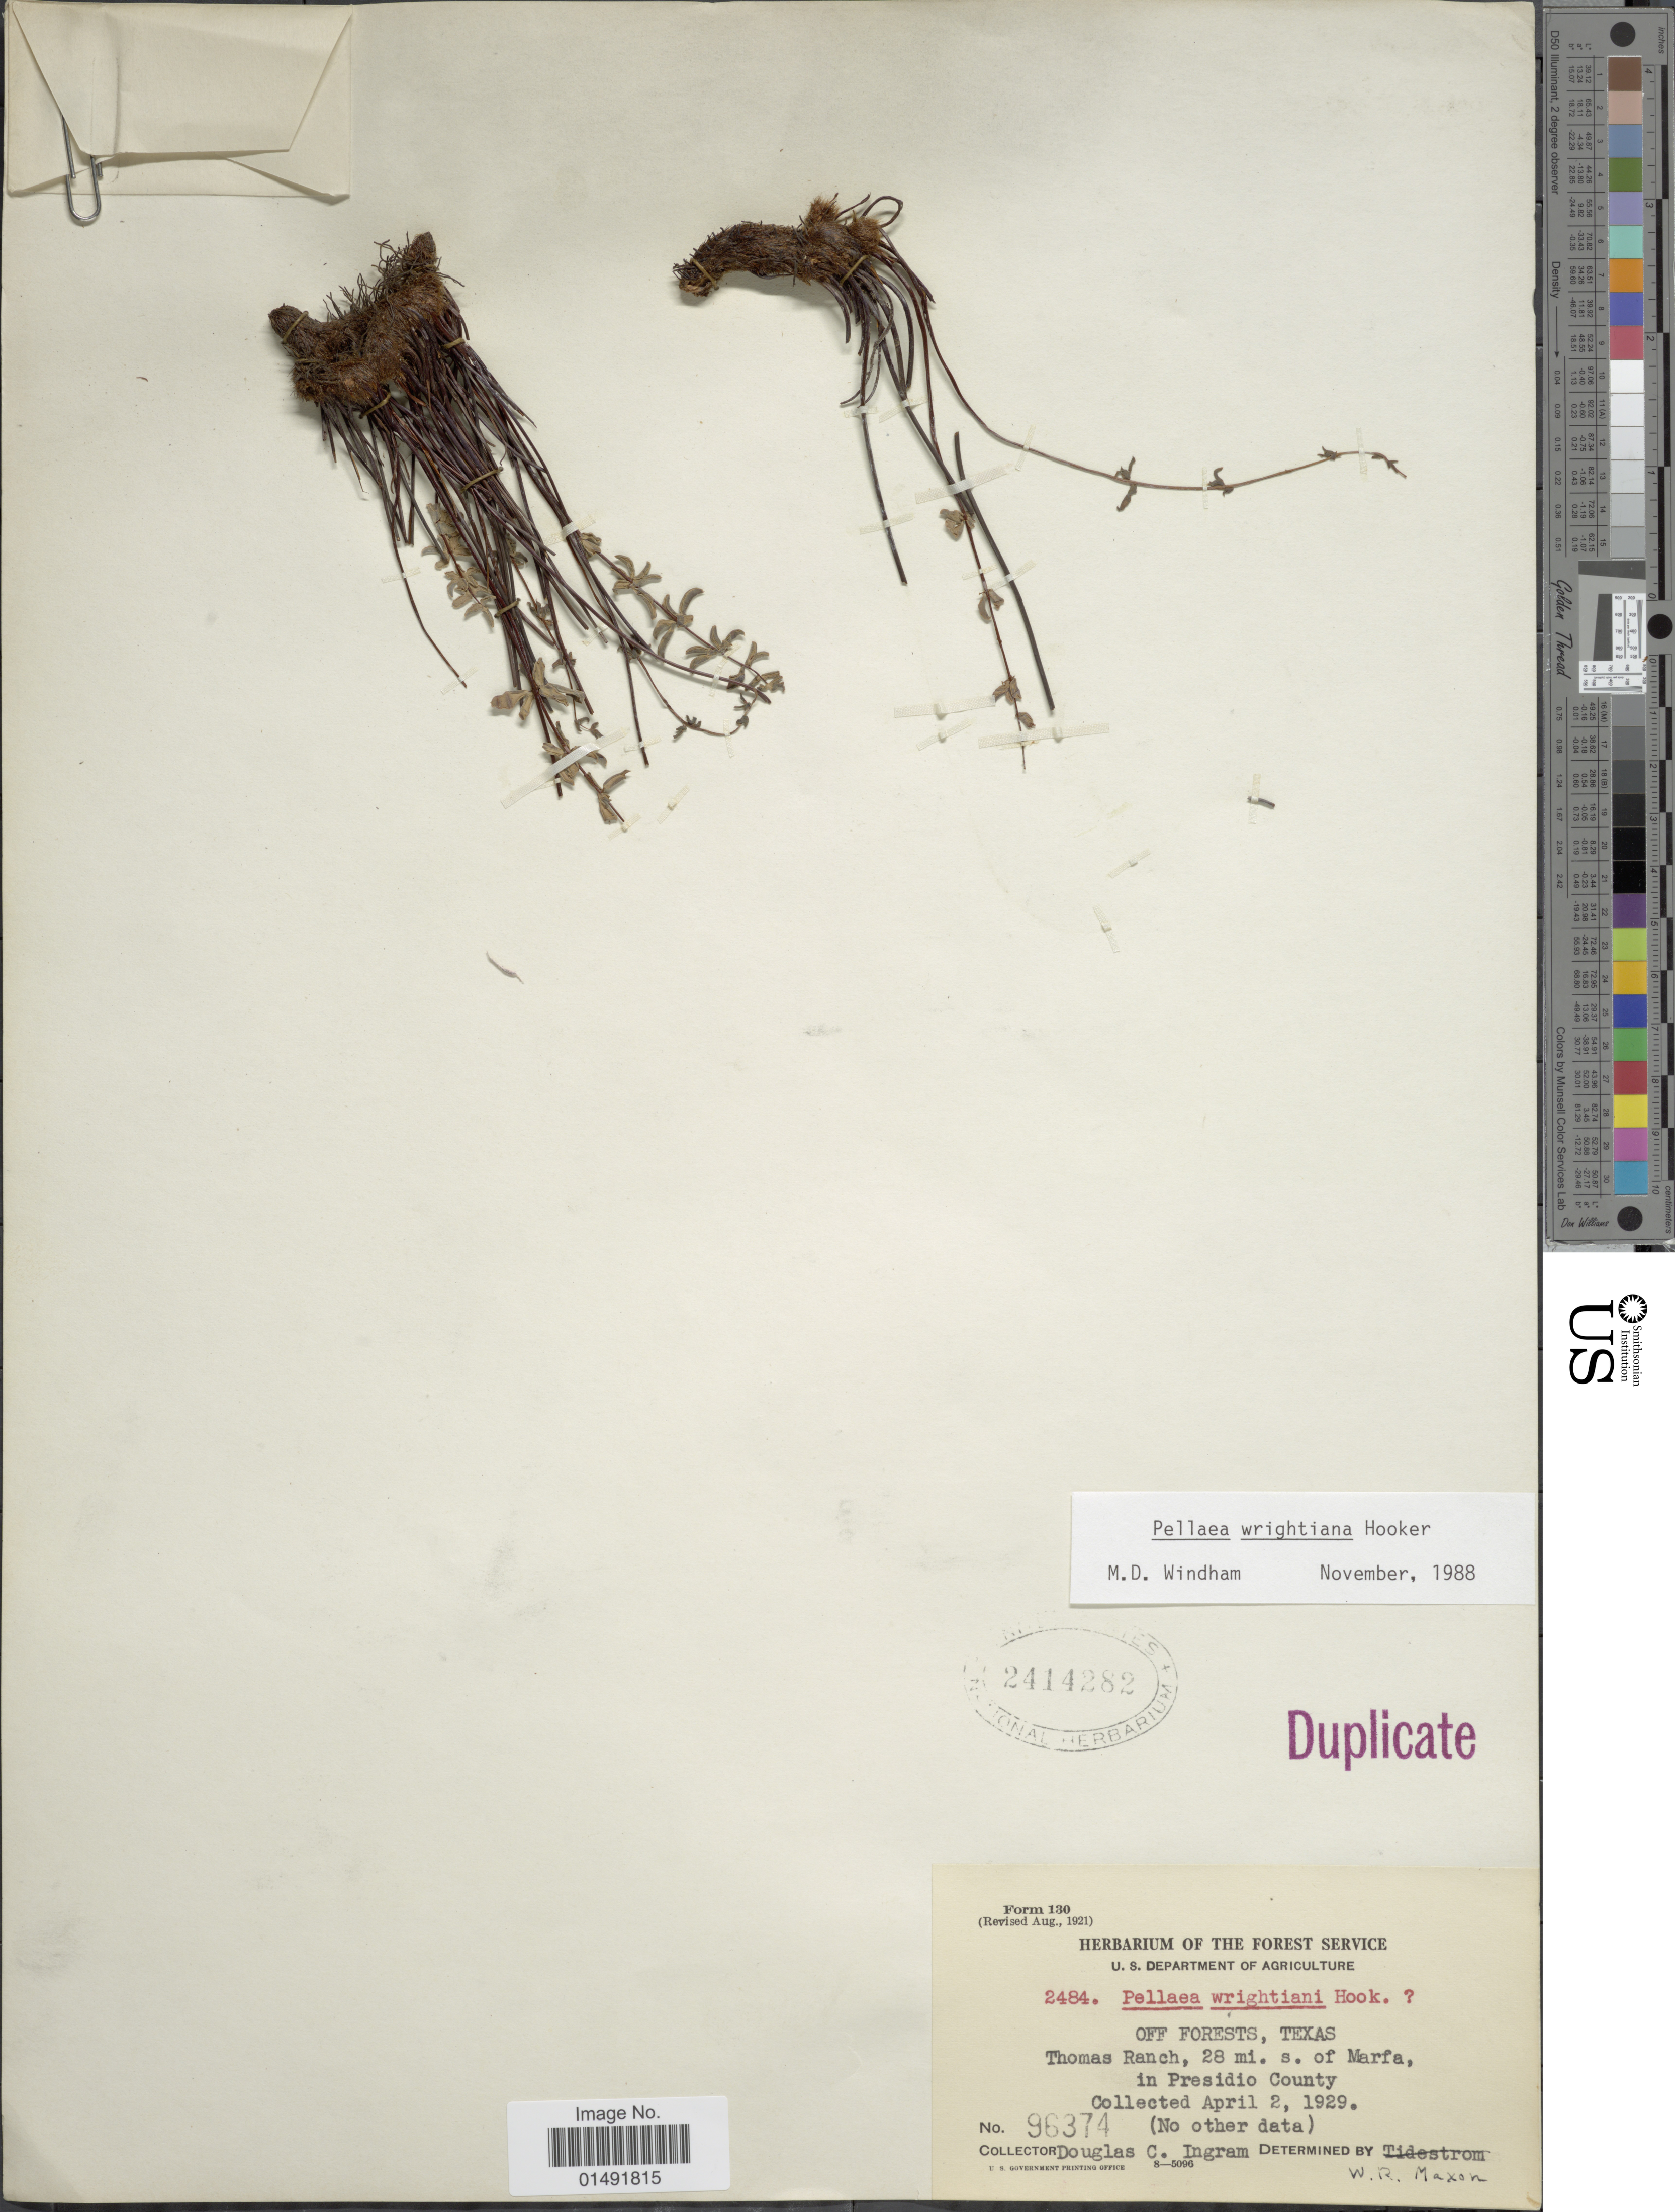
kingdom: Plantae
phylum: Tracheophyta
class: Polypodiopsida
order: Polypodiales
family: Pteridaceae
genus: Pellaea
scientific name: Pellaea wrightiana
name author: Hook.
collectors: D. C. Ingram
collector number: B. 2484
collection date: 1929-04-02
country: United States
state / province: Texas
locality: Off Forest, Thomas Ranch, 28 mi. s. of Marfa, in Presidio County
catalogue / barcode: US 2414282